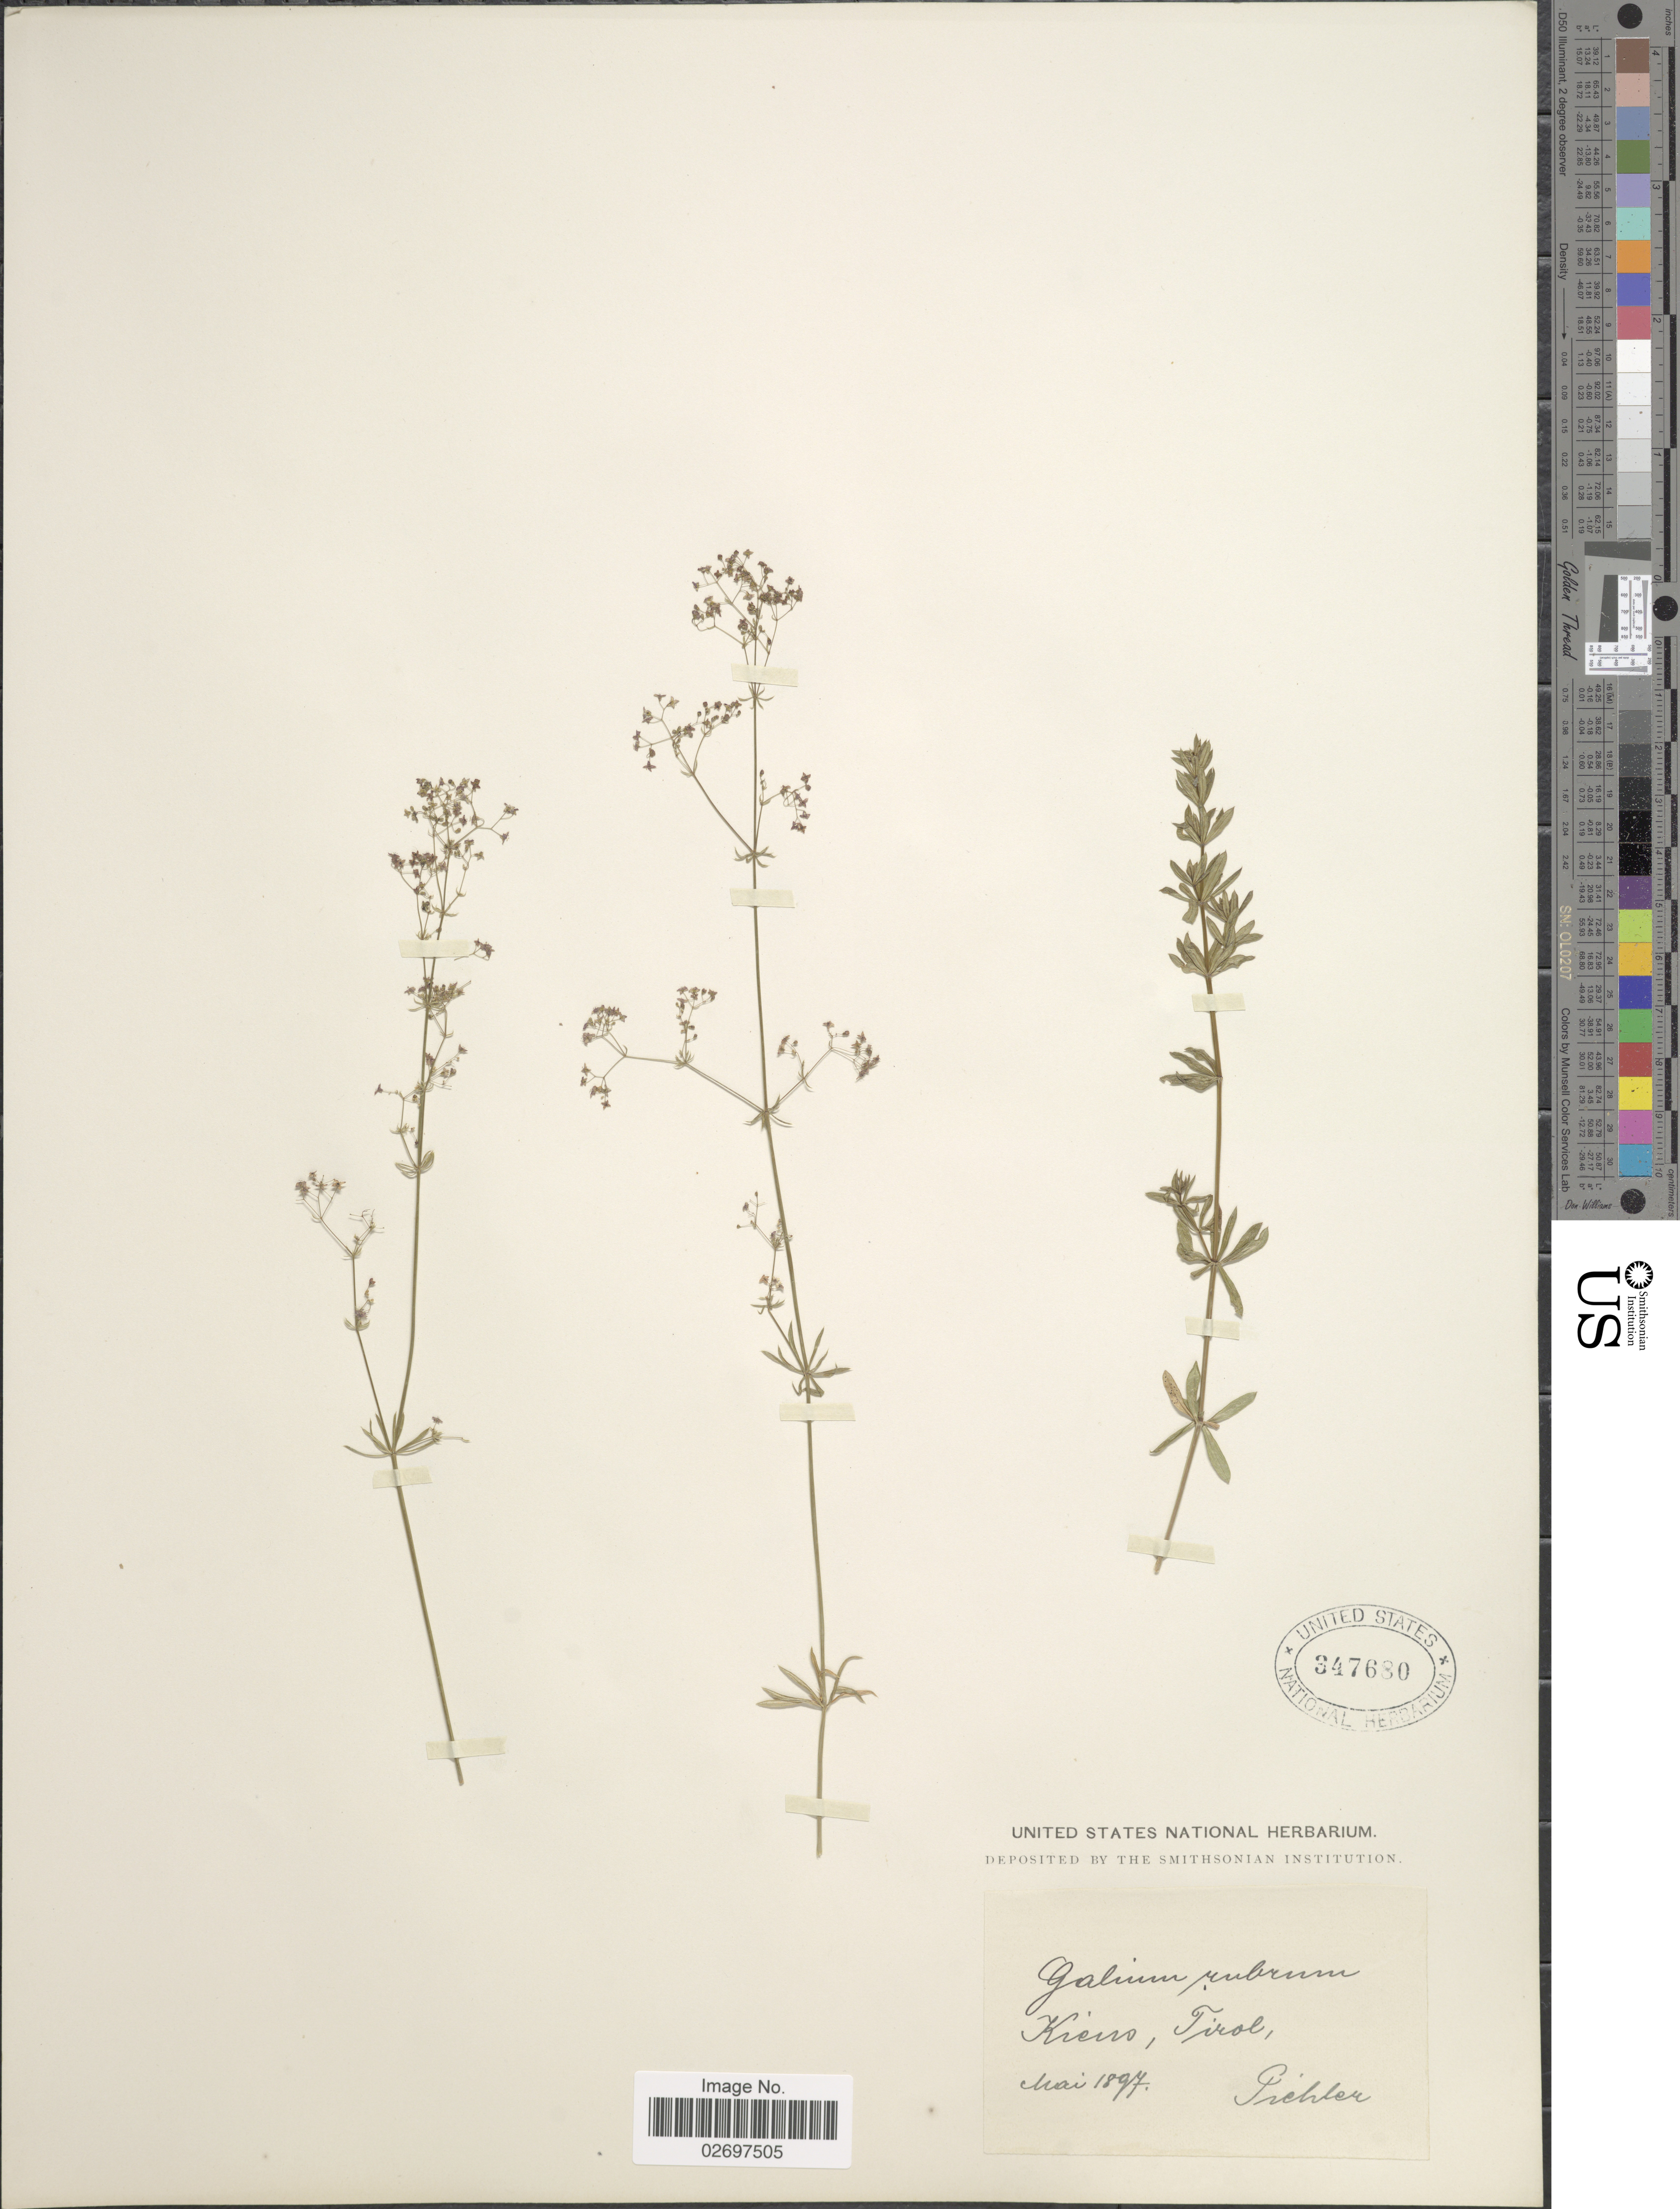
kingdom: Plantae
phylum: Tracheophyta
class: Magnoliopsida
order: Gentianales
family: Rubiaceae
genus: Galium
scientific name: Galium rubrum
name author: L.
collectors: Pichler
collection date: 1897-05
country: Austria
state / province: Tirol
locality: Kieno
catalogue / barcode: US 347680